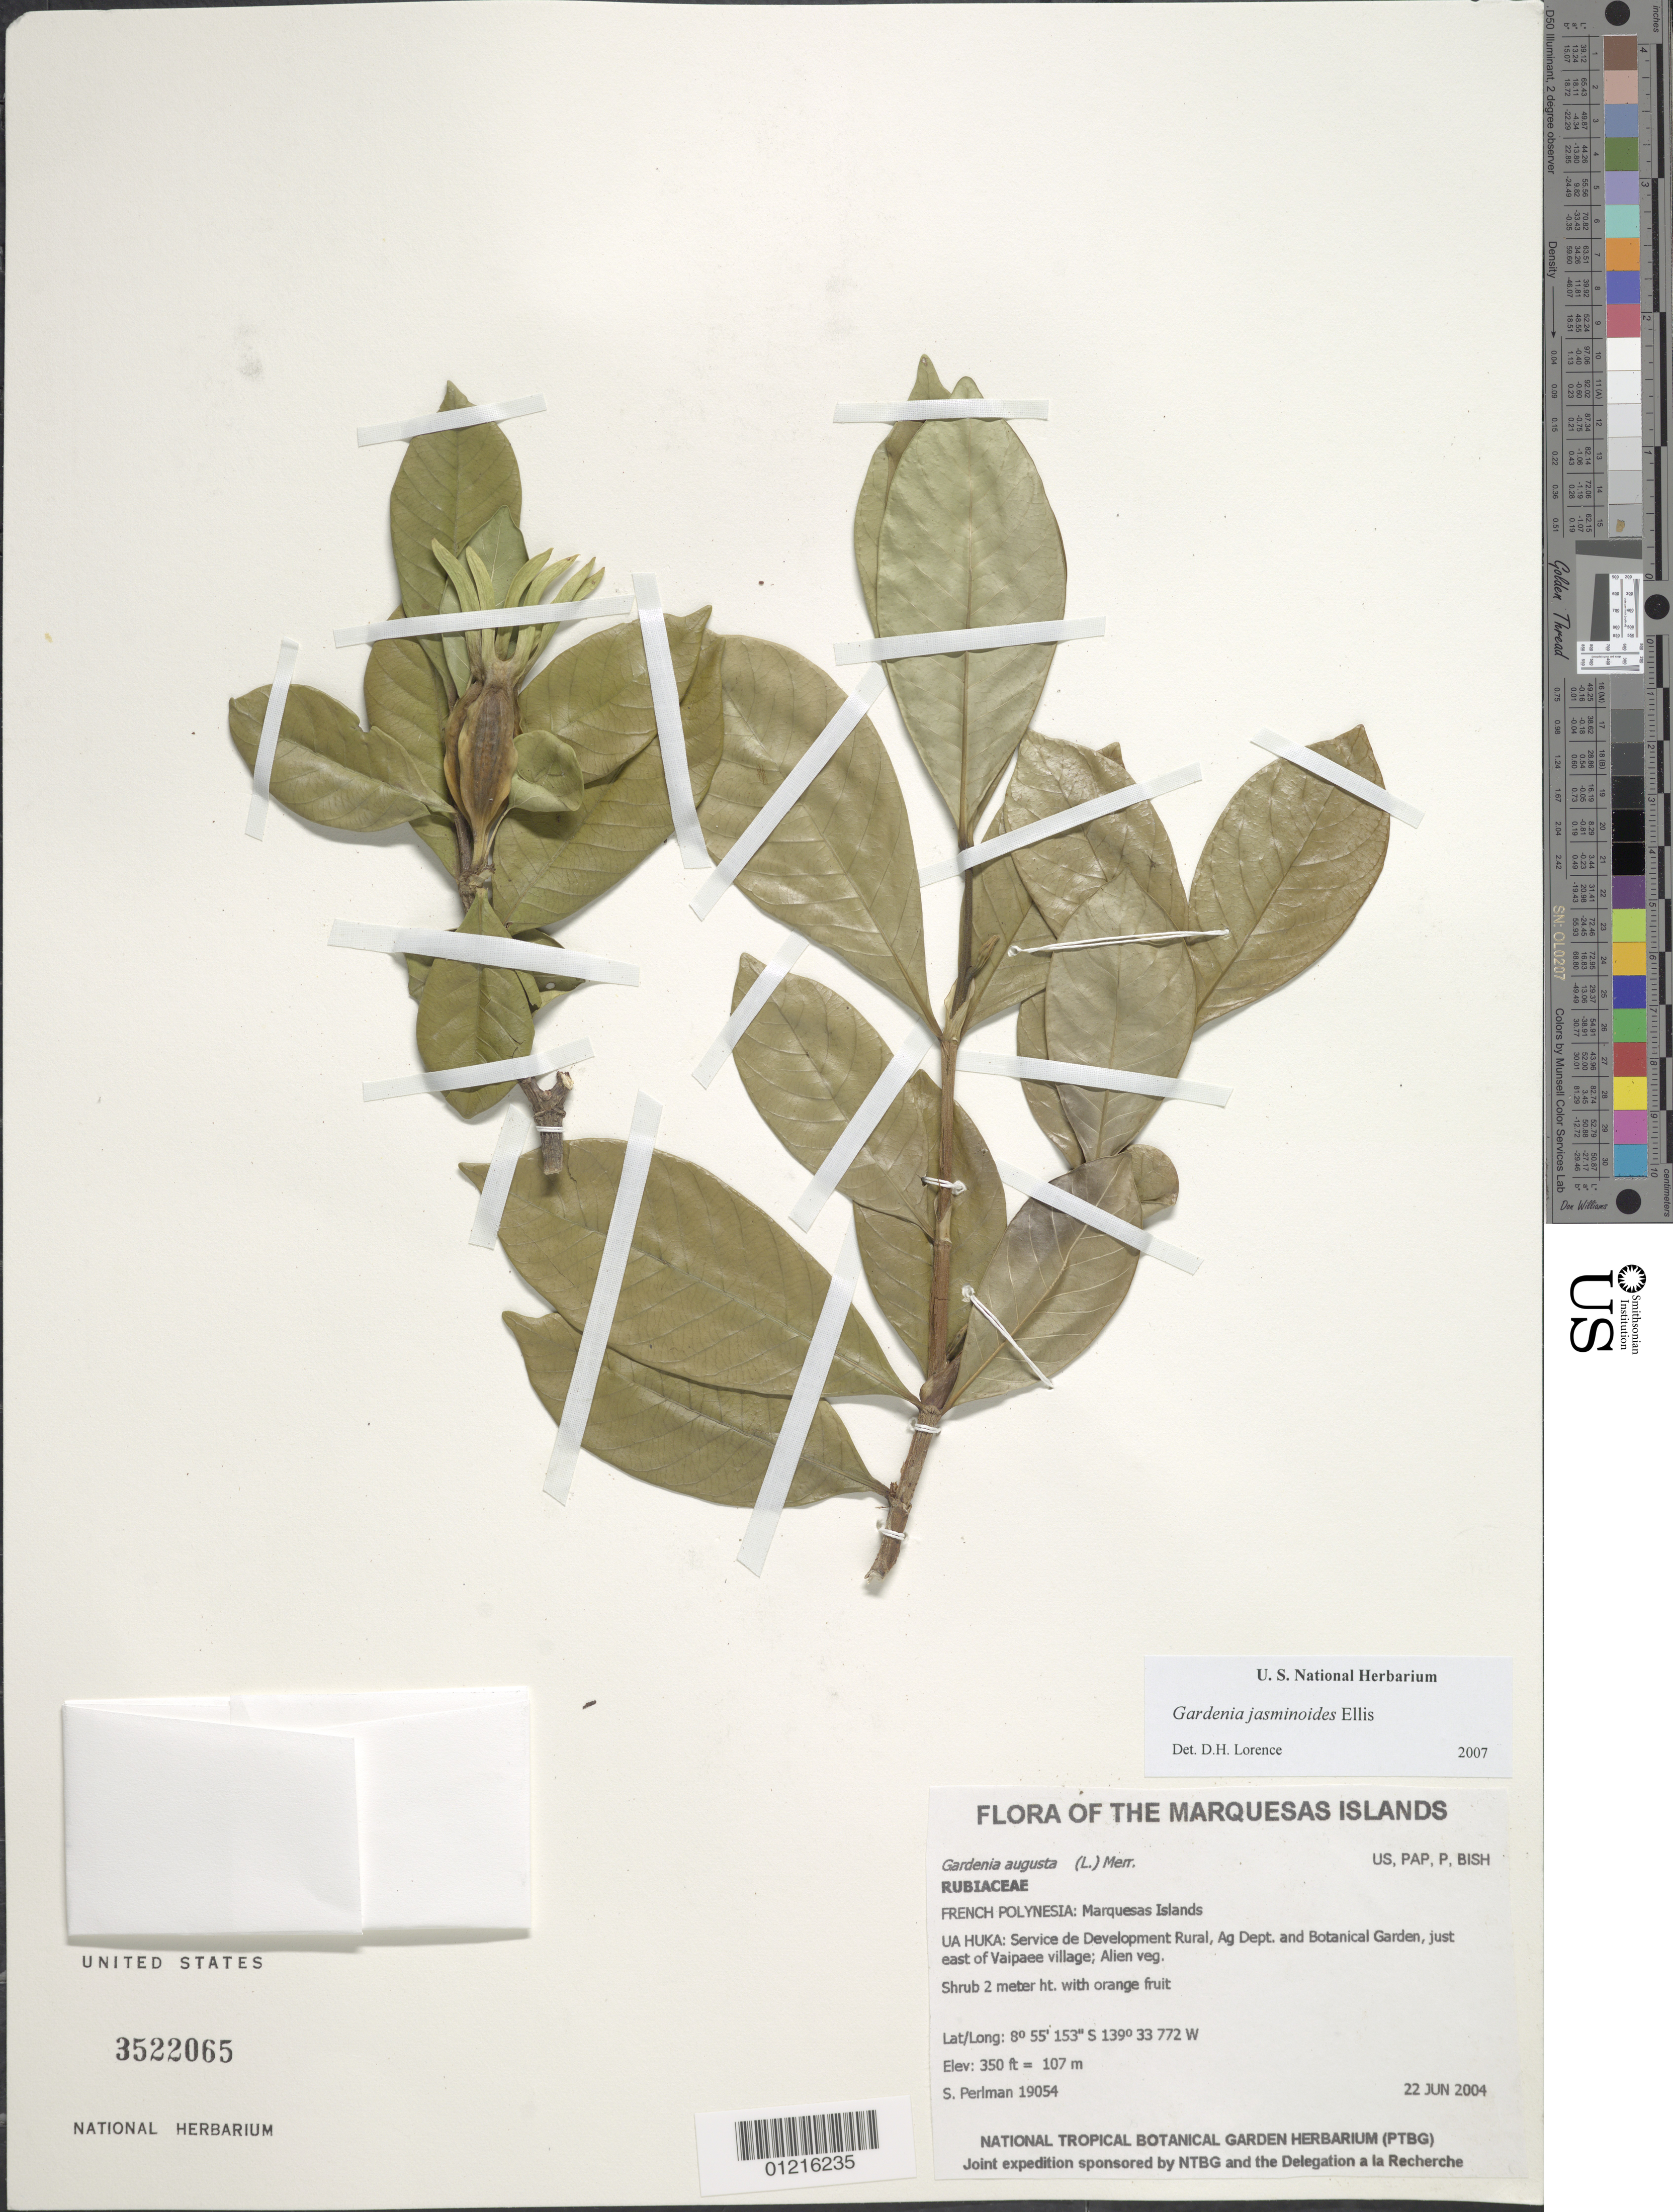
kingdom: Plantae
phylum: Tracheophyta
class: Magnoliopsida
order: Gentianales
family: Rubiaceae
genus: Gardenia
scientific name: Gardenia jasminoides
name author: J. Ellis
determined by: Lorence, David H., (PTBG), National Tropical Botanical Garden (UNITED STATES)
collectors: S. P. Perlman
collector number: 19054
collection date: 2004-06-22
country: French Polynesia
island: Ua Huka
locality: Service de Development Rural, Ag Dept. and Botanical Garden, just east of Vaipaee village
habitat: Alien veg.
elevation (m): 107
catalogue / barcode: US 3522065